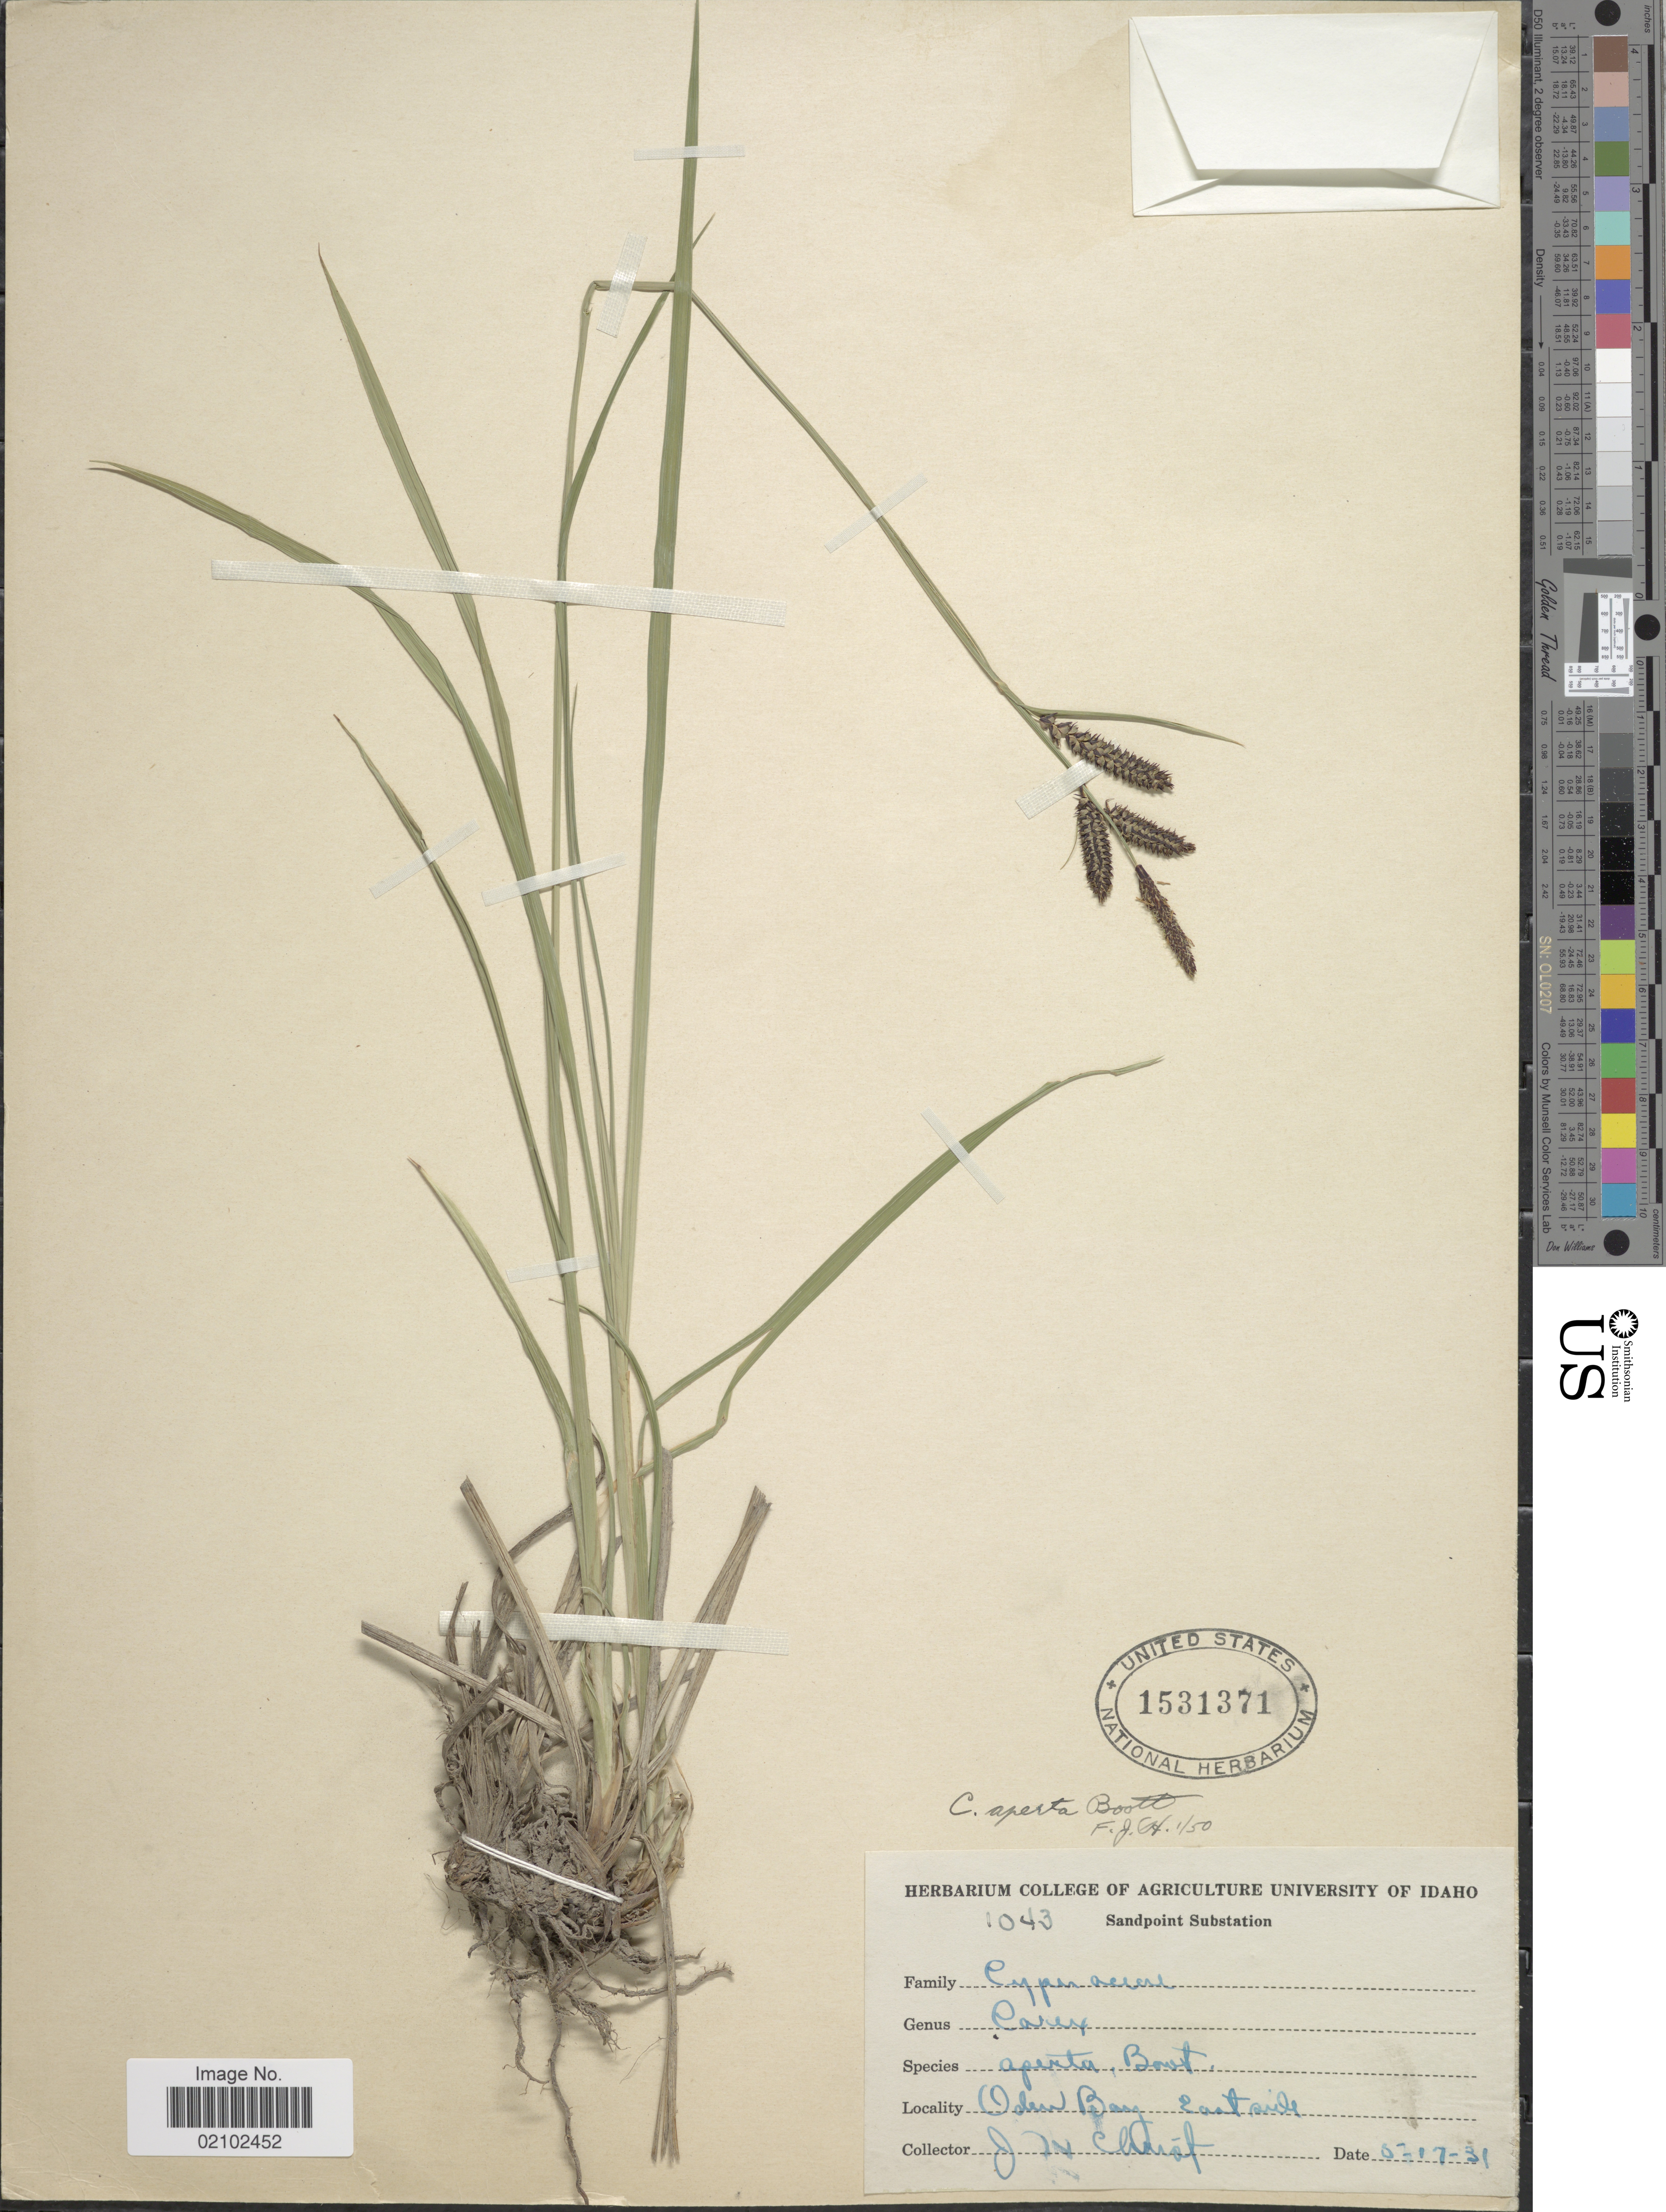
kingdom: Plantae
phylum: Tracheophyta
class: Liliopsida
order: Poales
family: Cyperaceae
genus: Carex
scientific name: Carex aperta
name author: Boott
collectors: J. H. Christ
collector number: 1043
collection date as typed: Transcribed d/m/y: 17/5/31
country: United States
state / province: Idaho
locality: Oden Bay, East side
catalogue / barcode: US 1531371